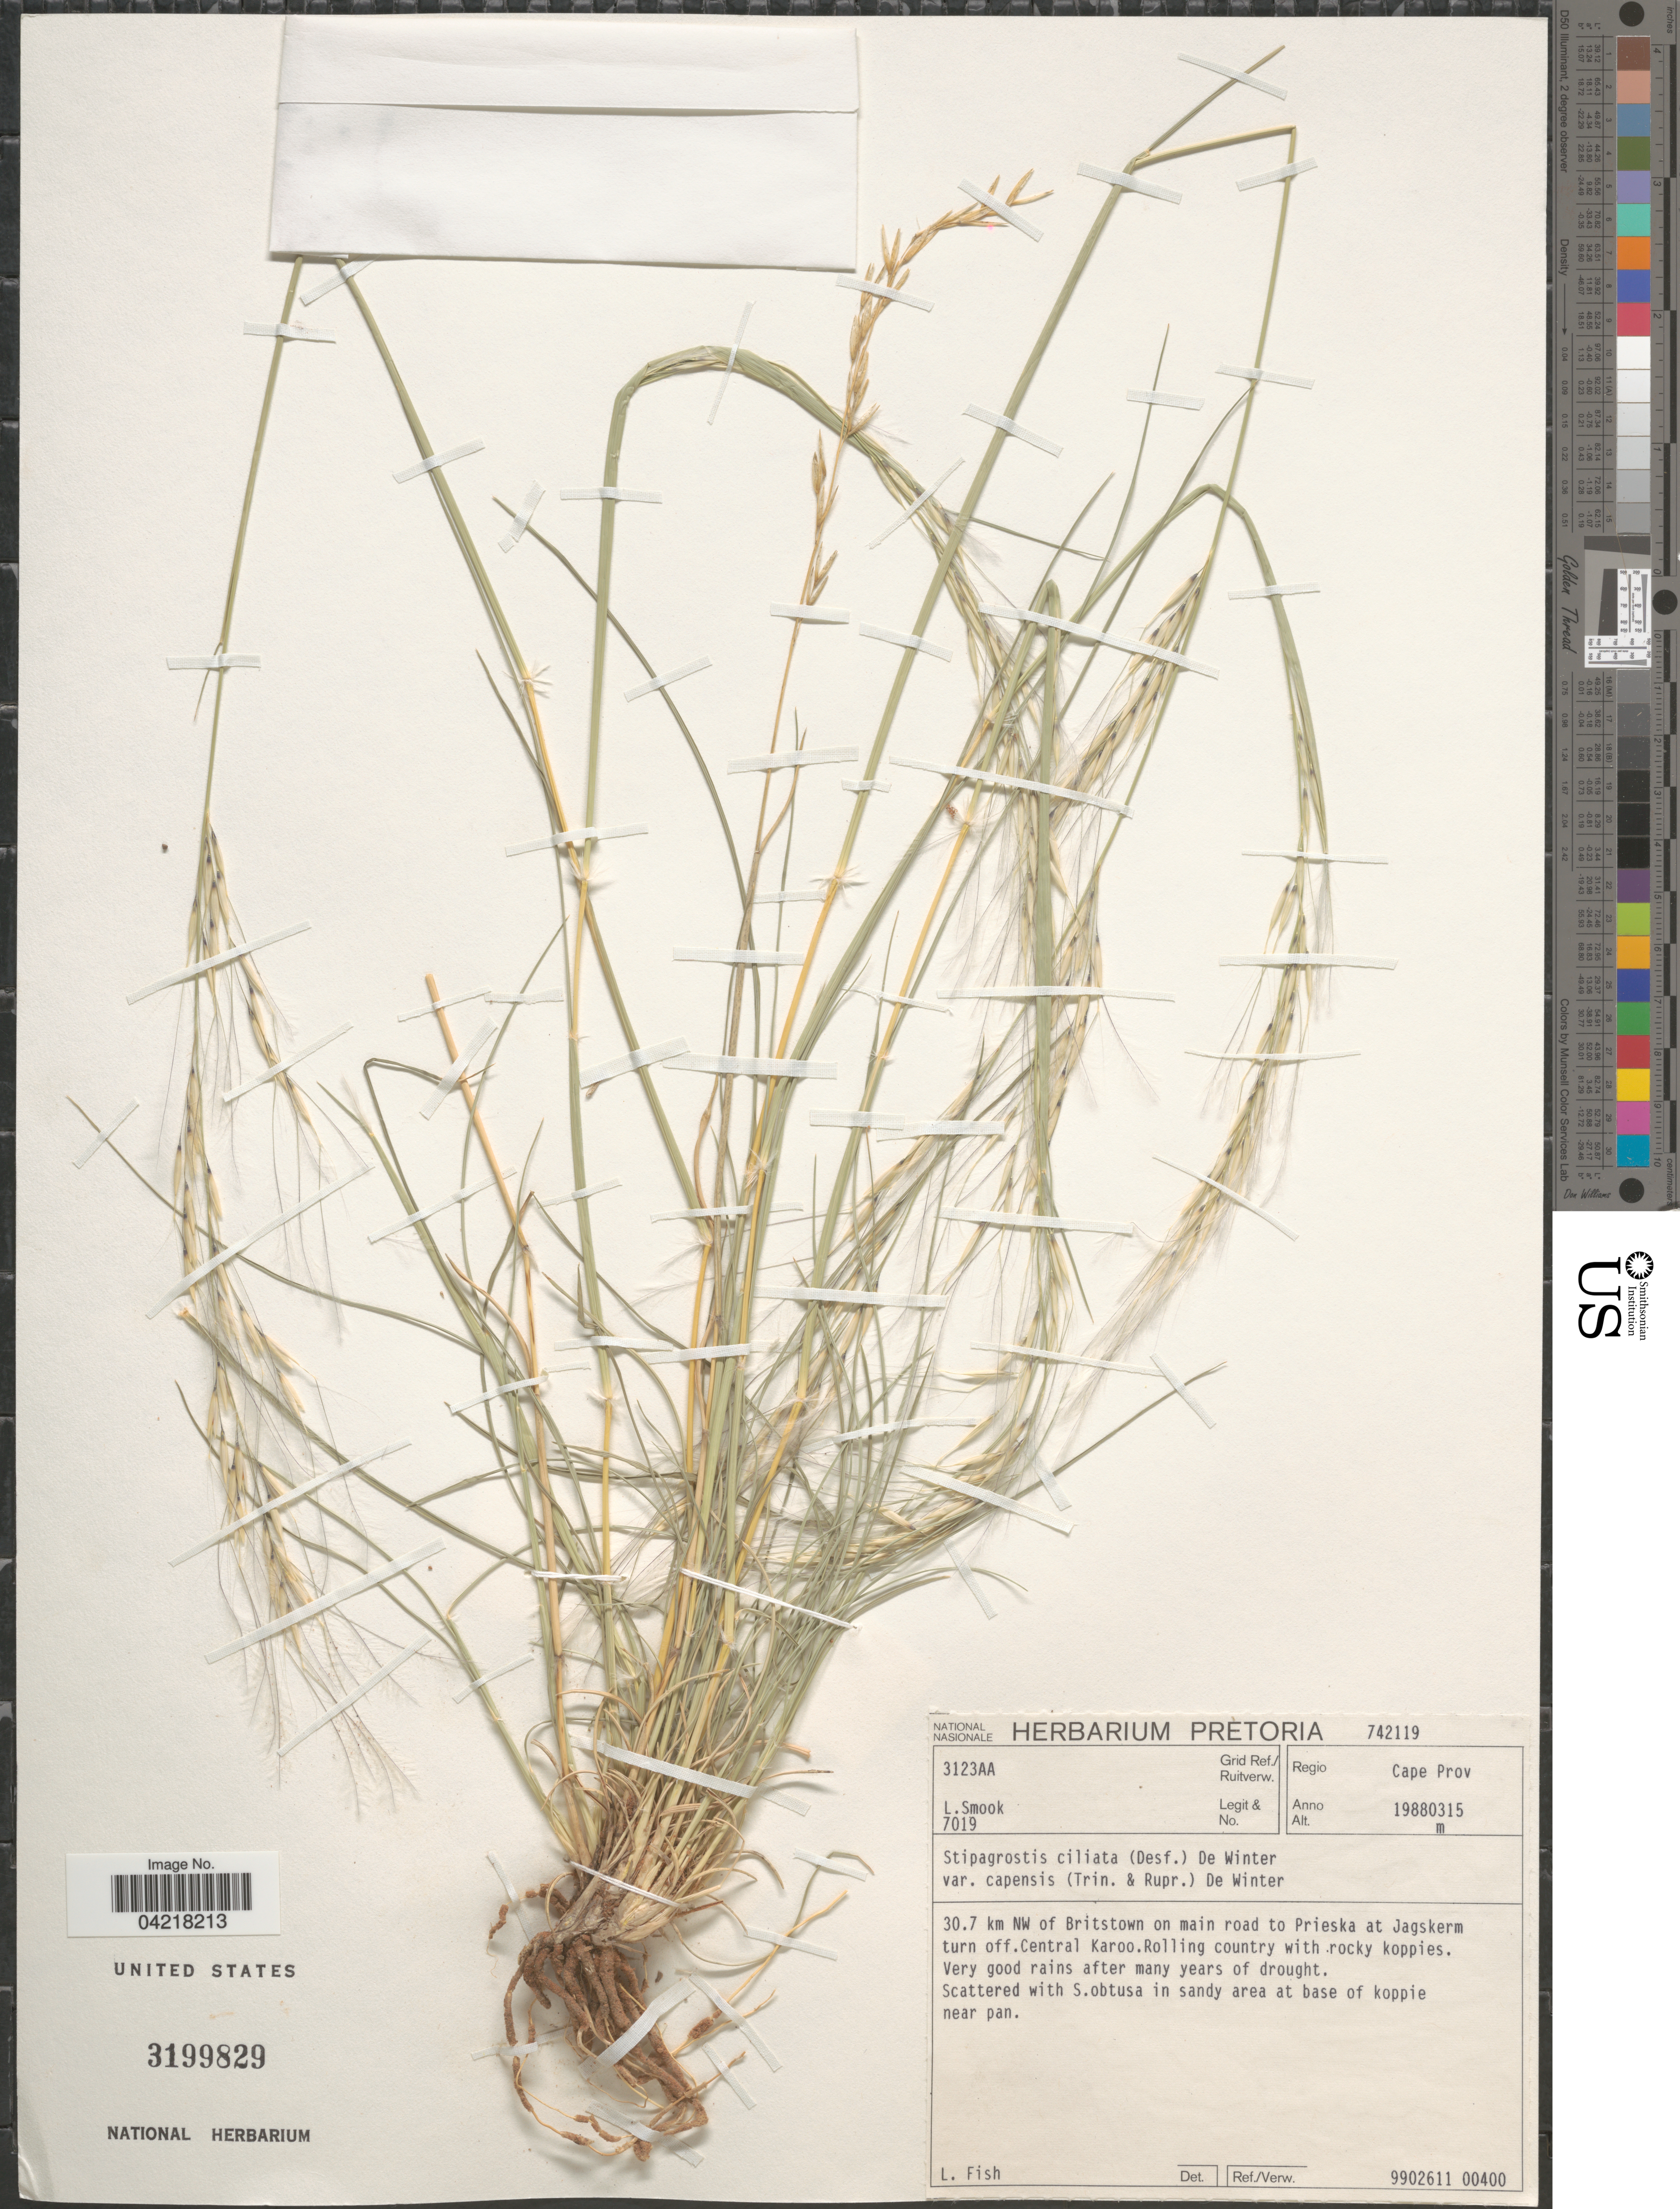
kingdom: Plantae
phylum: Tracheophyta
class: Liliopsida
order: Poales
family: Poaceae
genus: Stipagrostis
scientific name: Stipagrostis ciliata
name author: (Desf.) De Winter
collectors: L. Smook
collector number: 7019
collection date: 1988-03-15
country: South Africa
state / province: Northern Cape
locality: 30.7 km NW of Britstown on main road to Prieska at Jagskerm turn off. Central Karoo. Rolling country with rocky koppies. 3123AA Grid Ref./Ruitverw. Regio Cape Prov.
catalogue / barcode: US 3199829